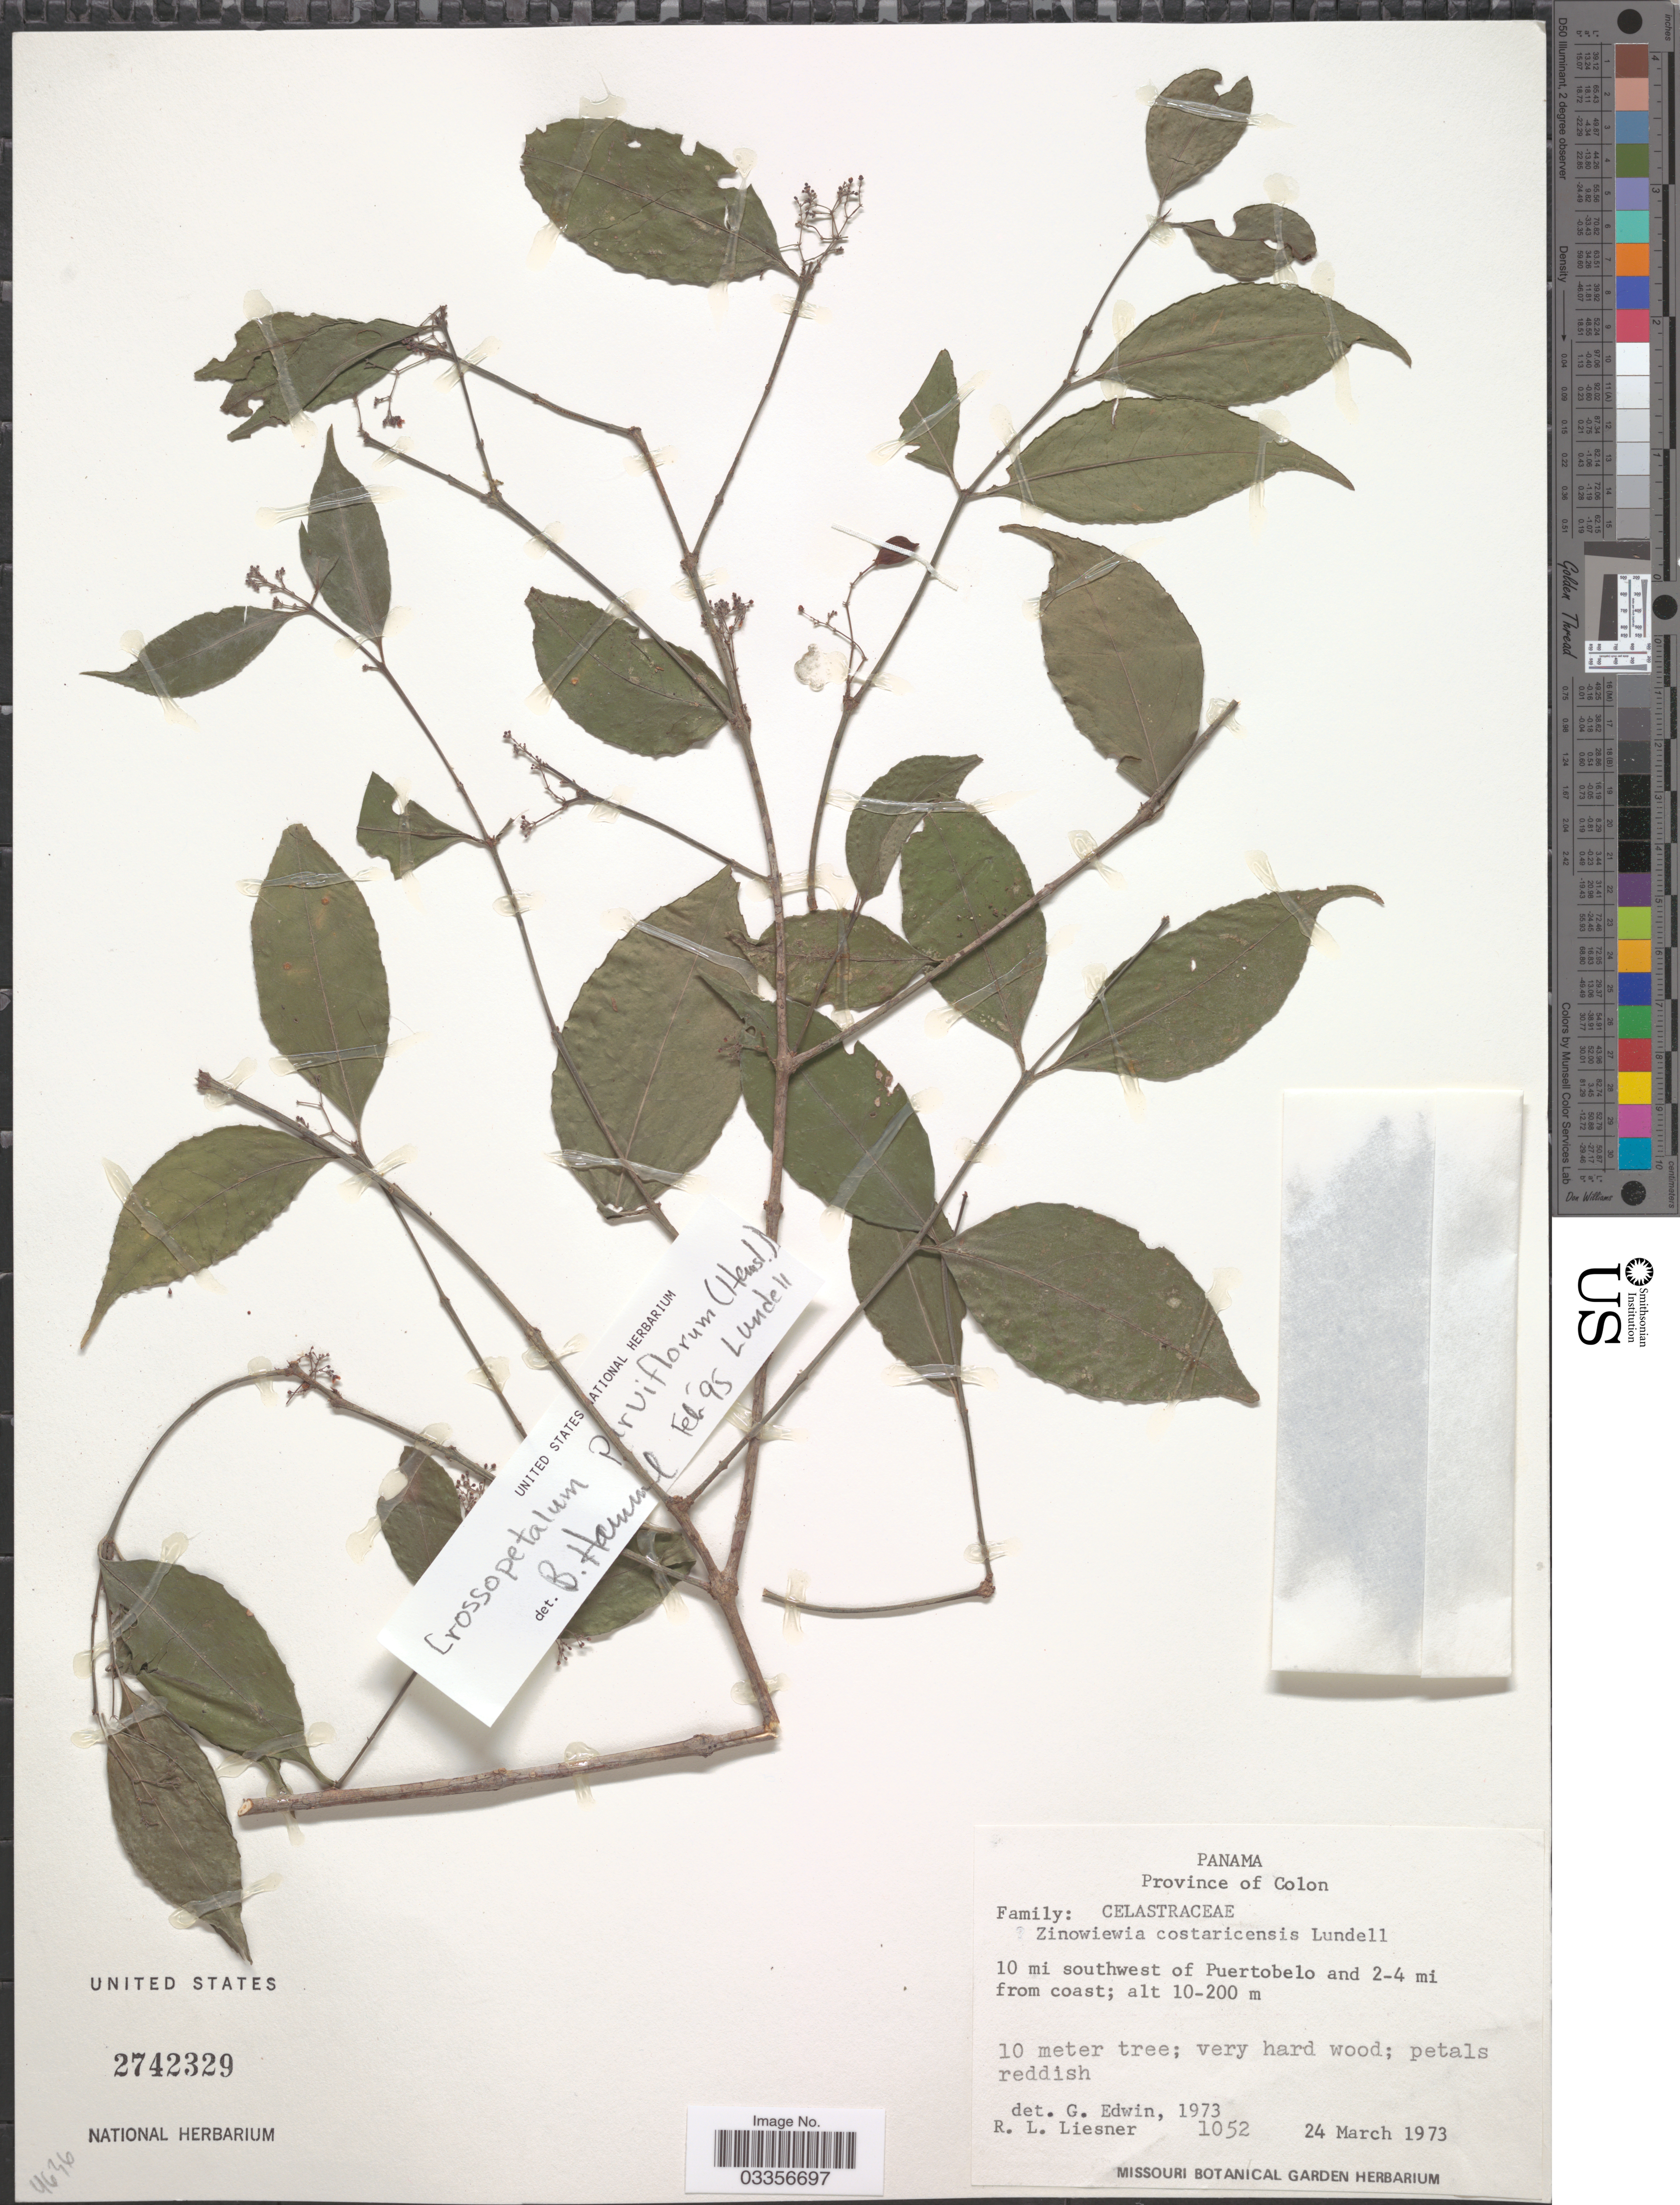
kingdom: Plantae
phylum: Tracheophyta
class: Magnoliopsida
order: Celastrales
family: Celastraceae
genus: Crossopetalum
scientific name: Crossopetalum parviflorum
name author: L.O. Williams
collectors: R. L. Liesner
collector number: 1052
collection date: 1973-03-24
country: Panama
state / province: Colón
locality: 10 mi southwest of Puertobelo and 2-4 mi from coast.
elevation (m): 10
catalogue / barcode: US 2742329